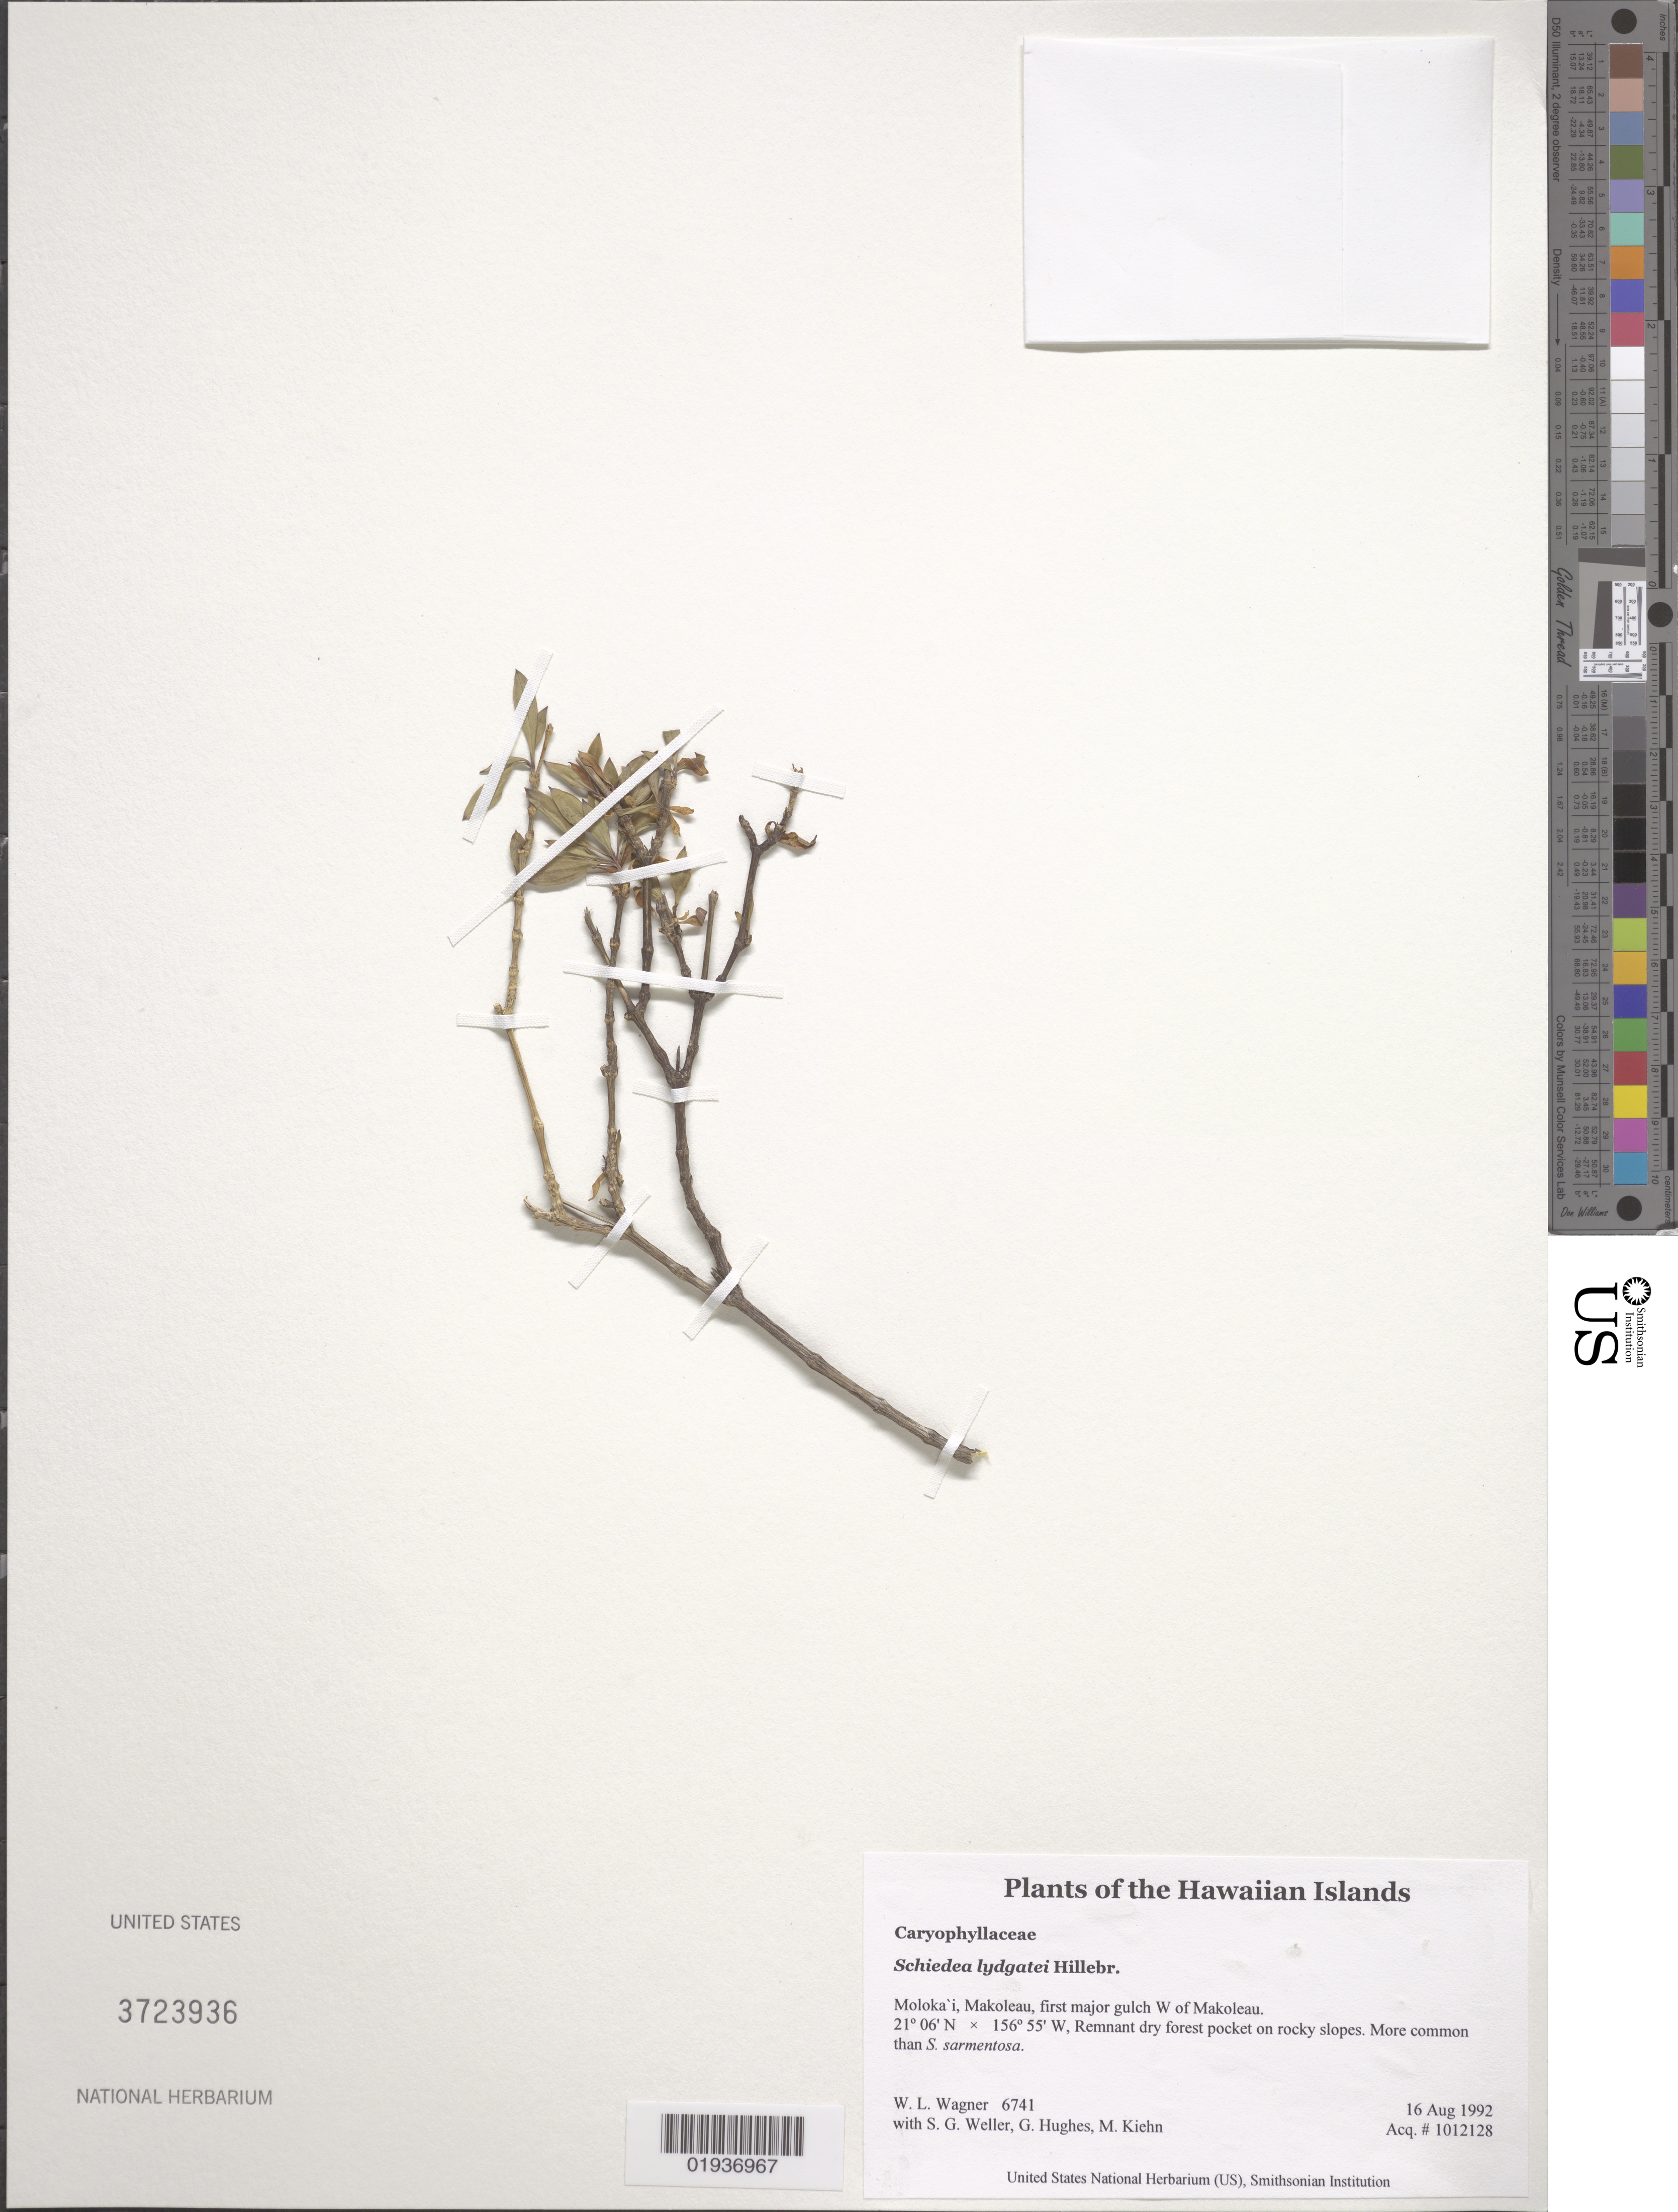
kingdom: Plantae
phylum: Tracheophyta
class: Magnoliopsida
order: Caryophyllales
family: Caryophyllaceae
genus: Schiedea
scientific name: Schiedea lydgatei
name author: Hillebr.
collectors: W. L. Wagner, S. G. Weller, G. Hughes & M. Kiehn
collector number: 6741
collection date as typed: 16 Aug 1992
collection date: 1992-08-16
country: United States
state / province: Hawaii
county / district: Maui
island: Moloka'i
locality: Moloka'i District, Makoleau, first major gulch W of Makoleau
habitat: Remnant dry forest pocket on rocky slopes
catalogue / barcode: US 3723936